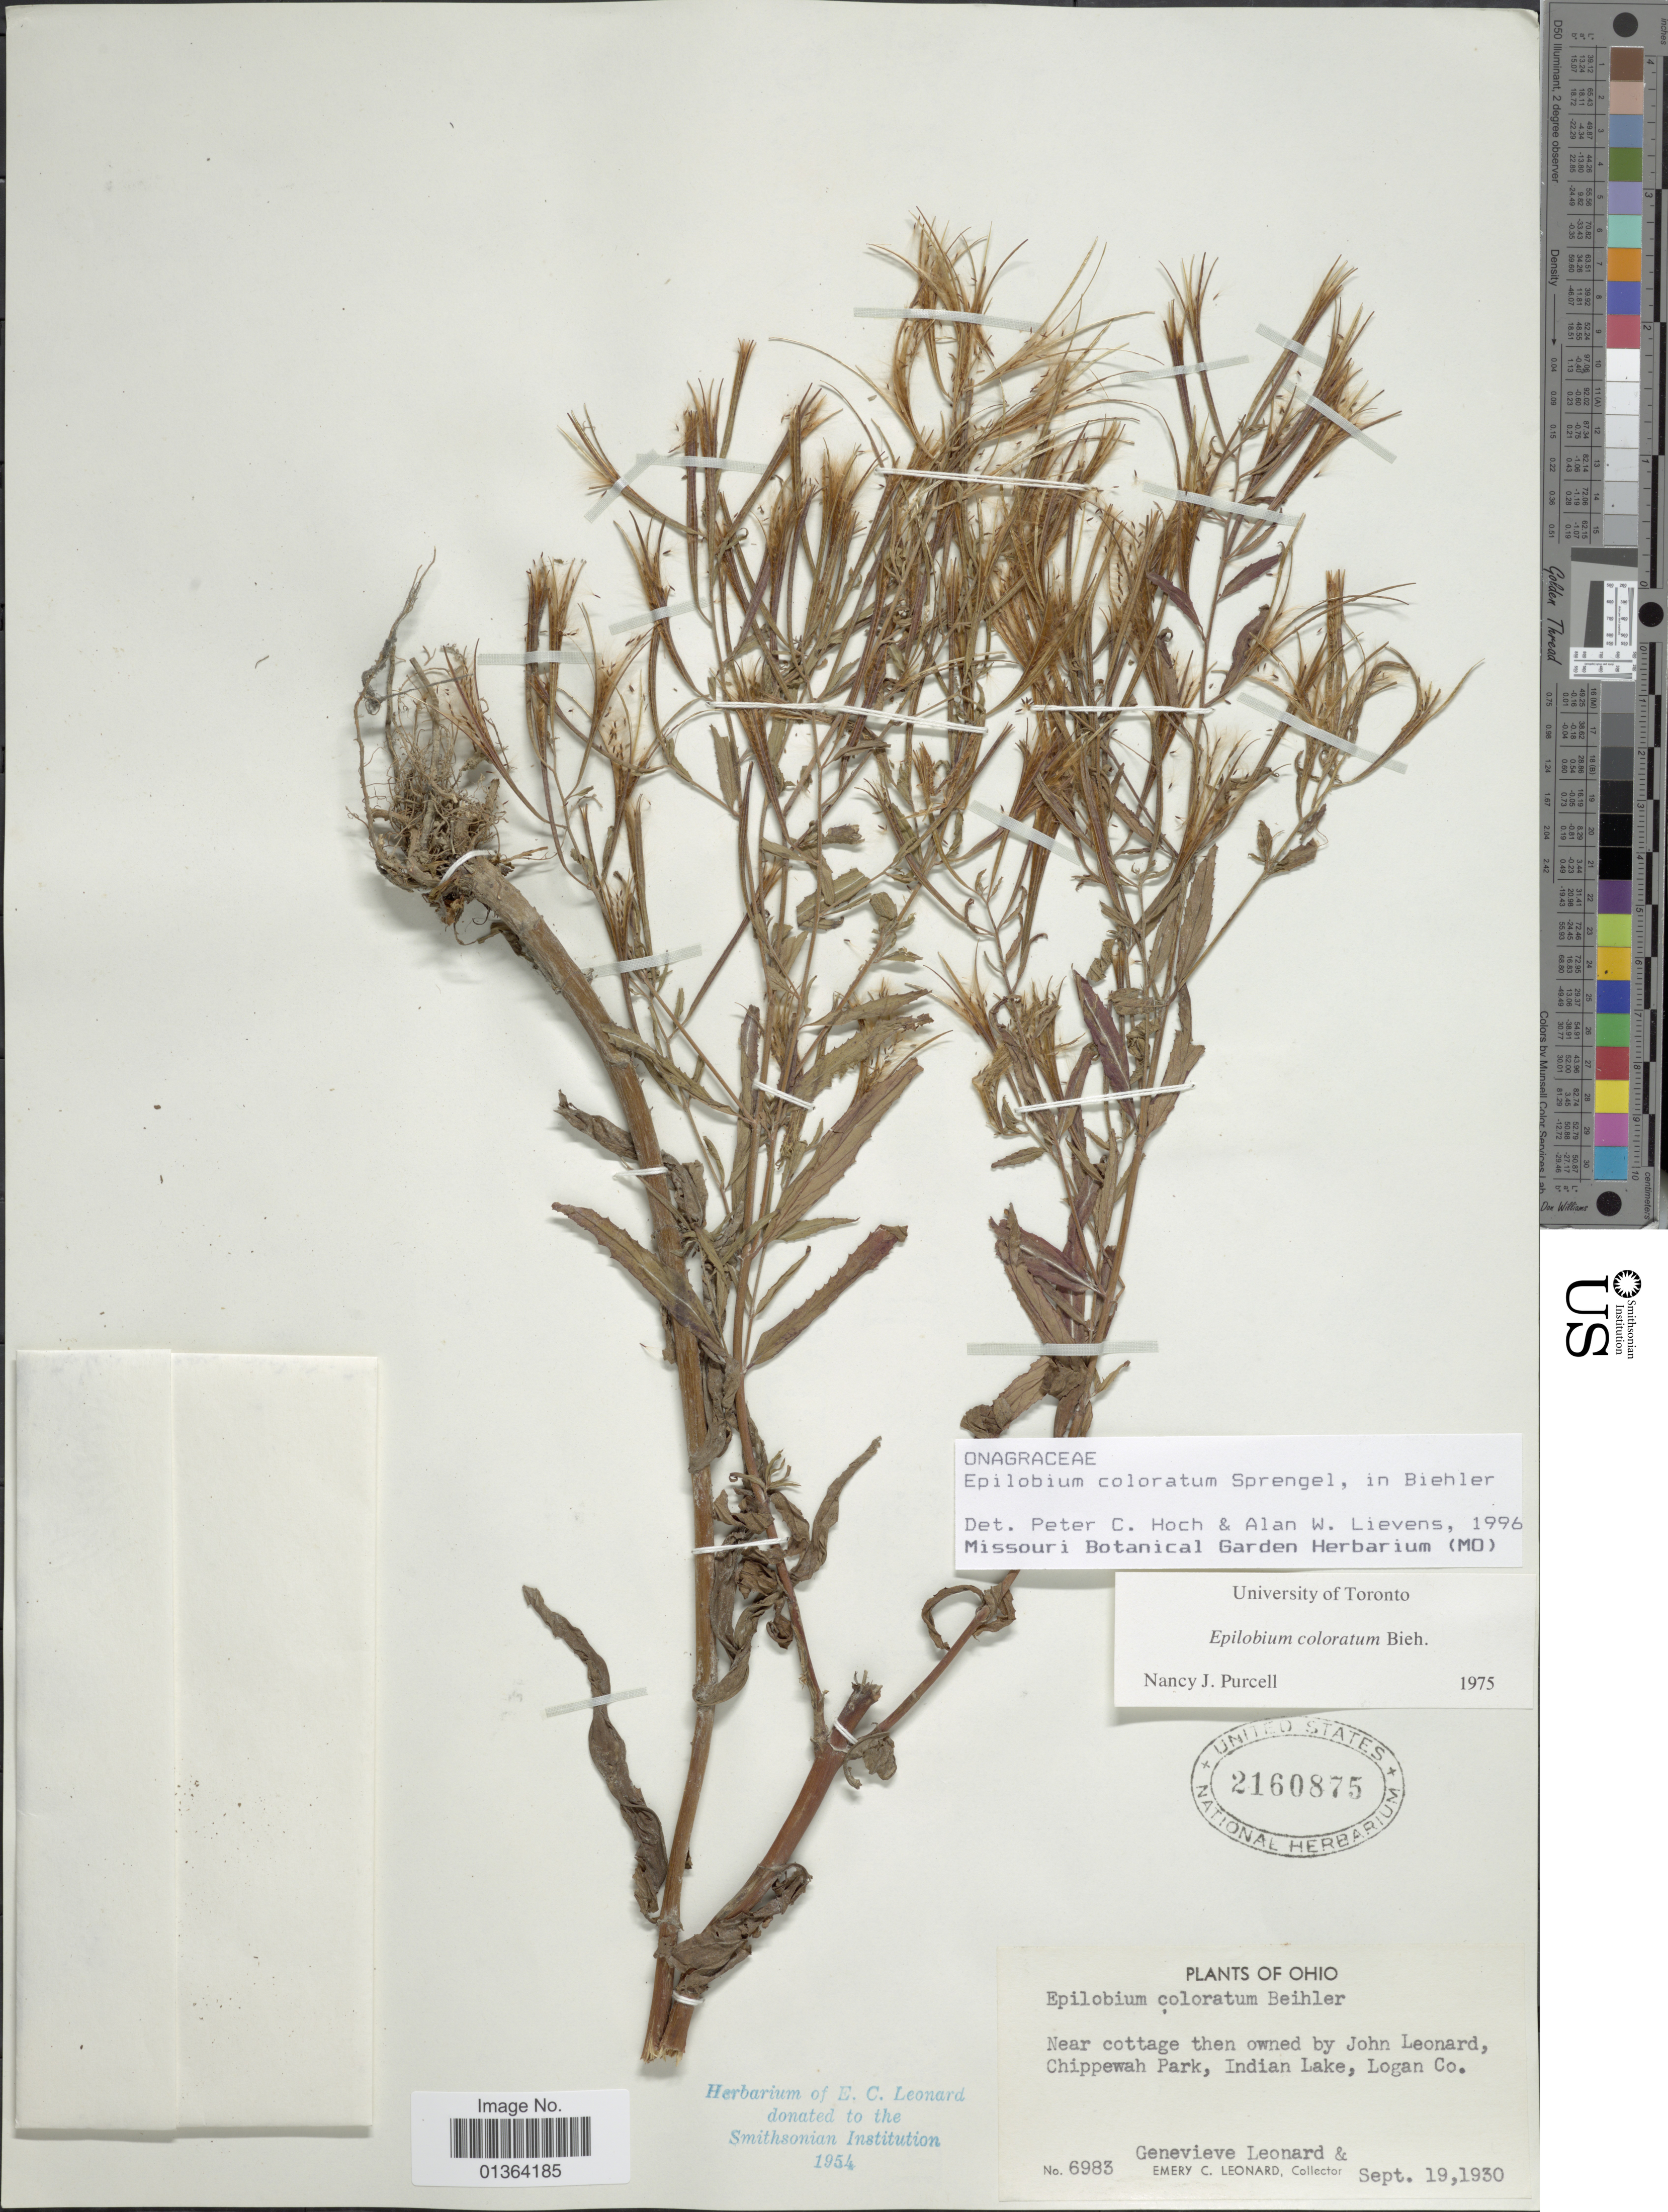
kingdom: Plantae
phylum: Tracheophyta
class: Magnoliopsida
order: Myrtales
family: Onagraceae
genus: Epilobium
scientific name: Epilobium coloratum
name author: Biehler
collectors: G. M. Leonard & E. C. Leonard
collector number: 6983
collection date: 1930-09-19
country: United States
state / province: Ohio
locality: Chippewah Park, Indian Lake, Logan Co.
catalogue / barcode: US 2160875